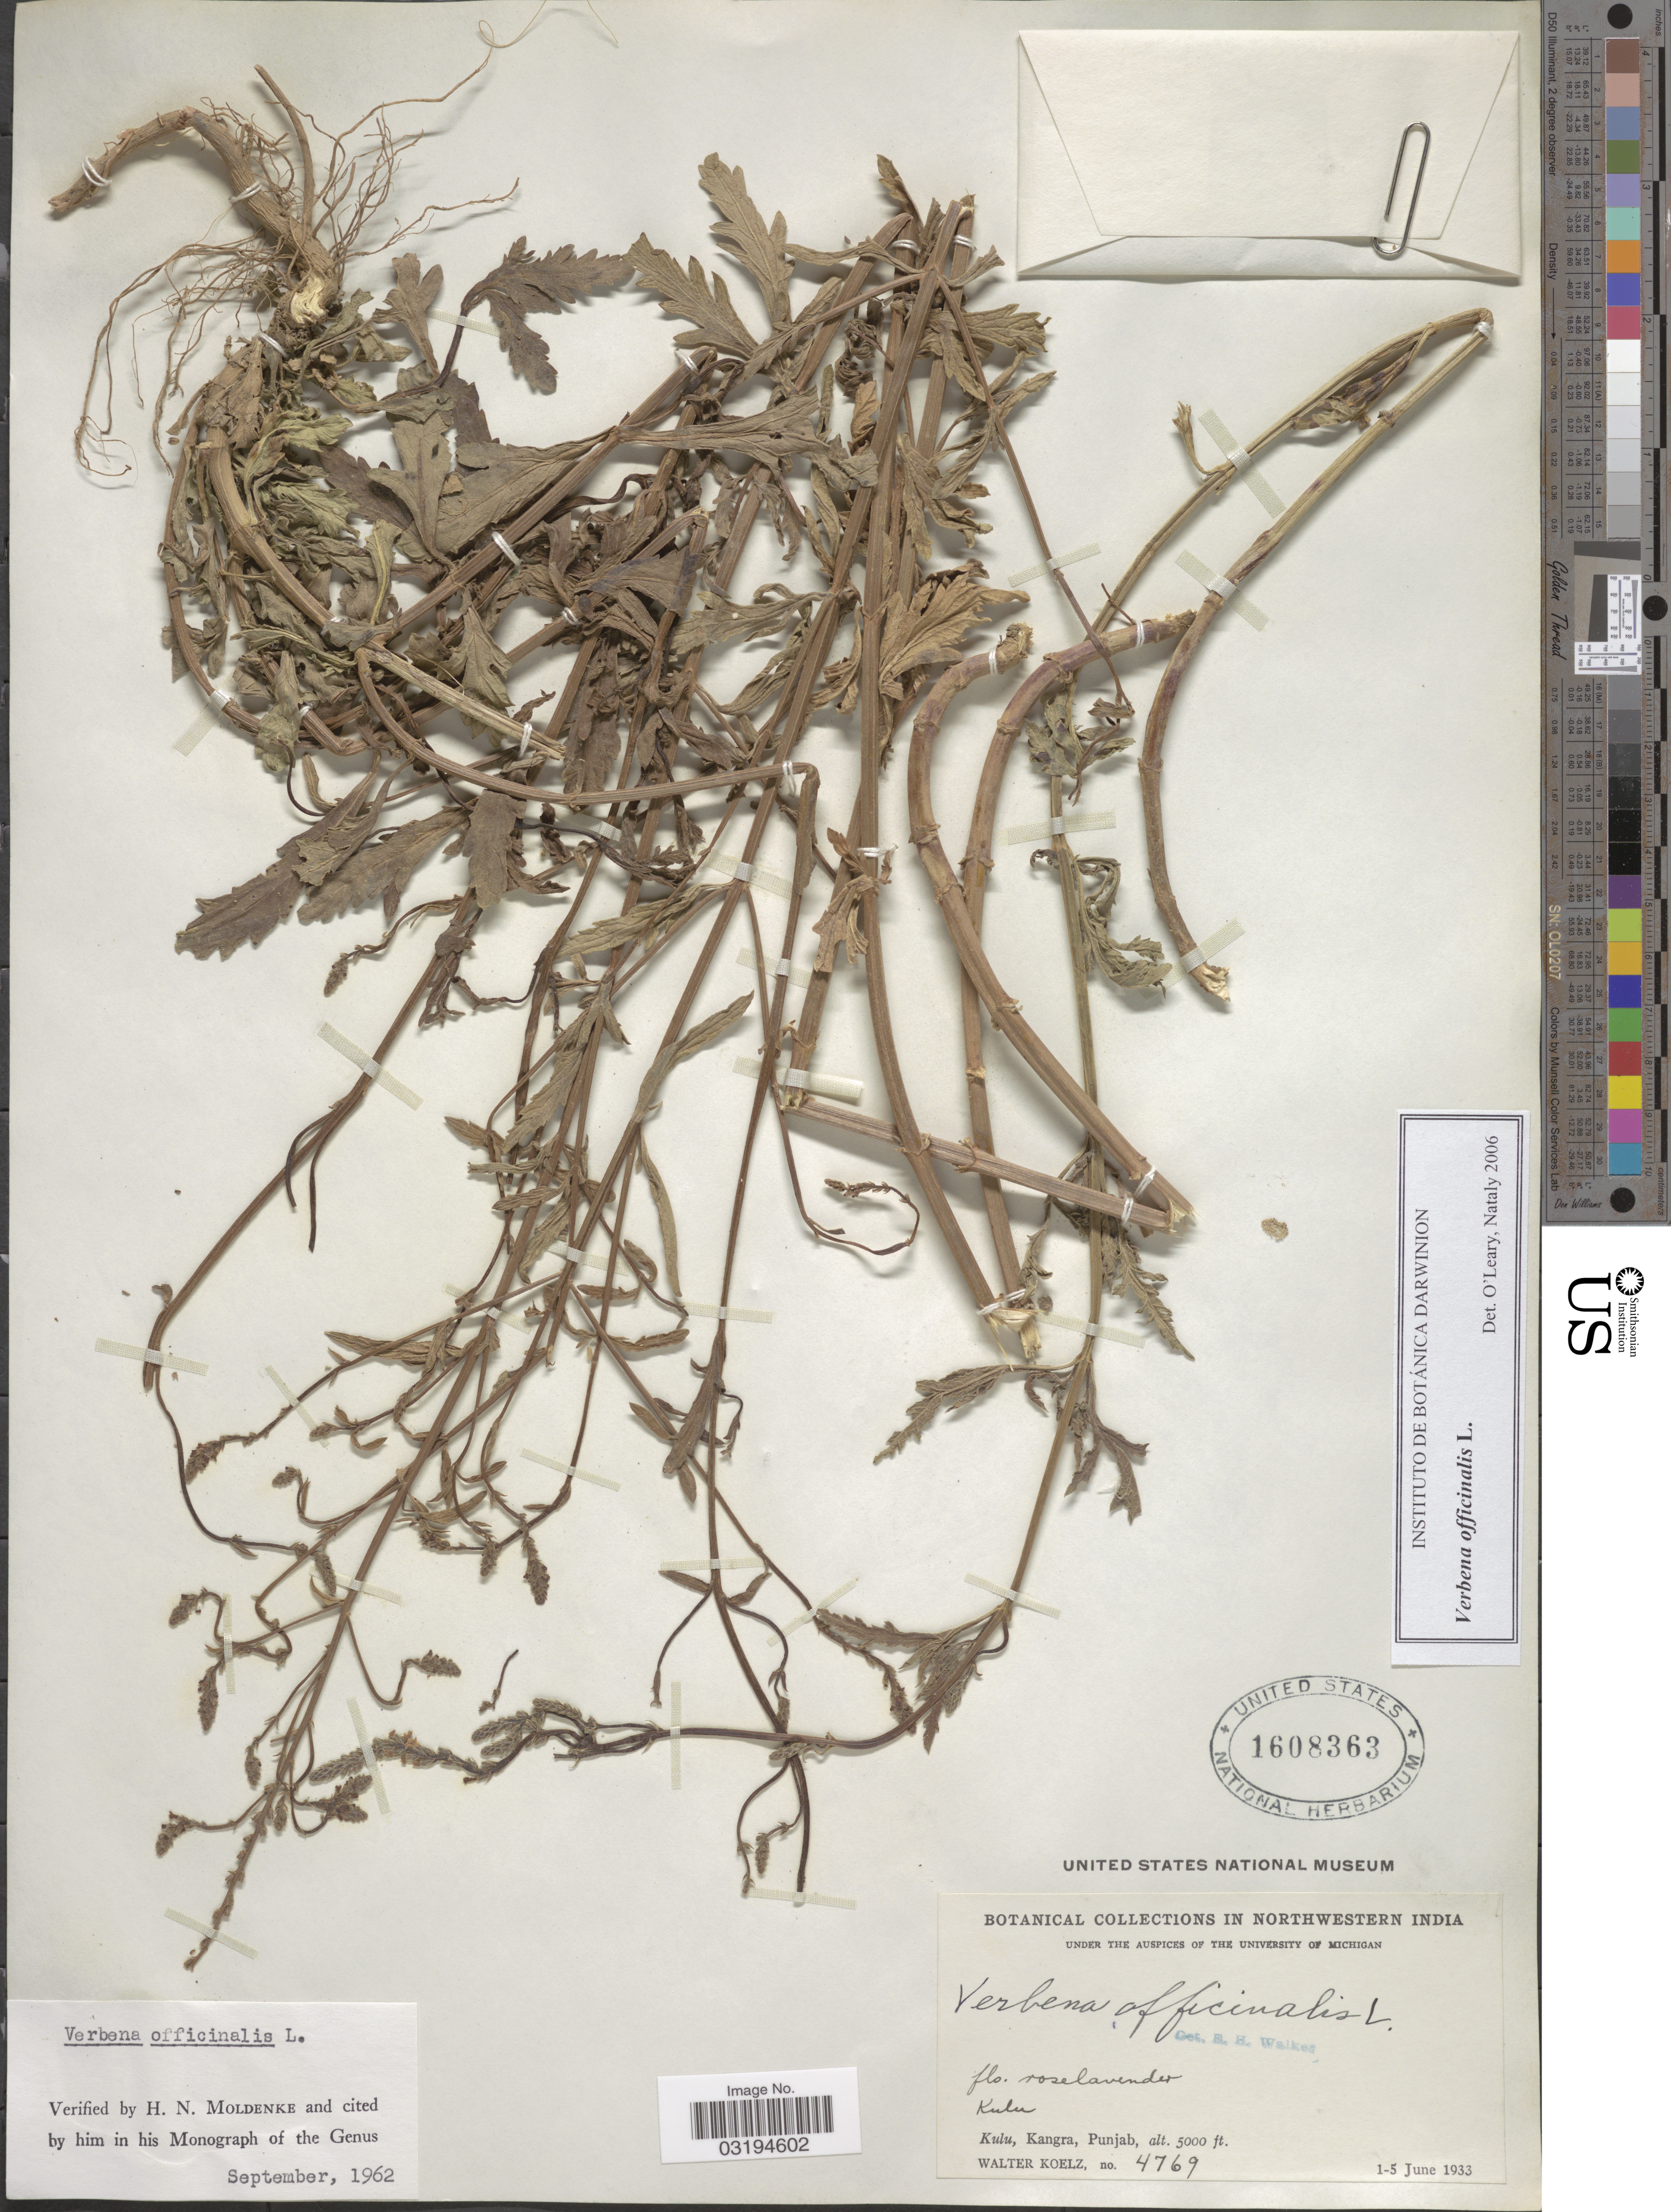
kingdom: Plantae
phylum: Tracheophyta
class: Magnoliopsida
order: Lamiales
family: Verbenaceae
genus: Verbena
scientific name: Verbena officinalis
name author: L.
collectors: W. N. Koelz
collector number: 4769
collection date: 1933-06-01/1933-06-05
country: India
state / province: Punjab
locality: Northwestern India. Kulu, Kangra.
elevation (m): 1524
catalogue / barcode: US 1608363